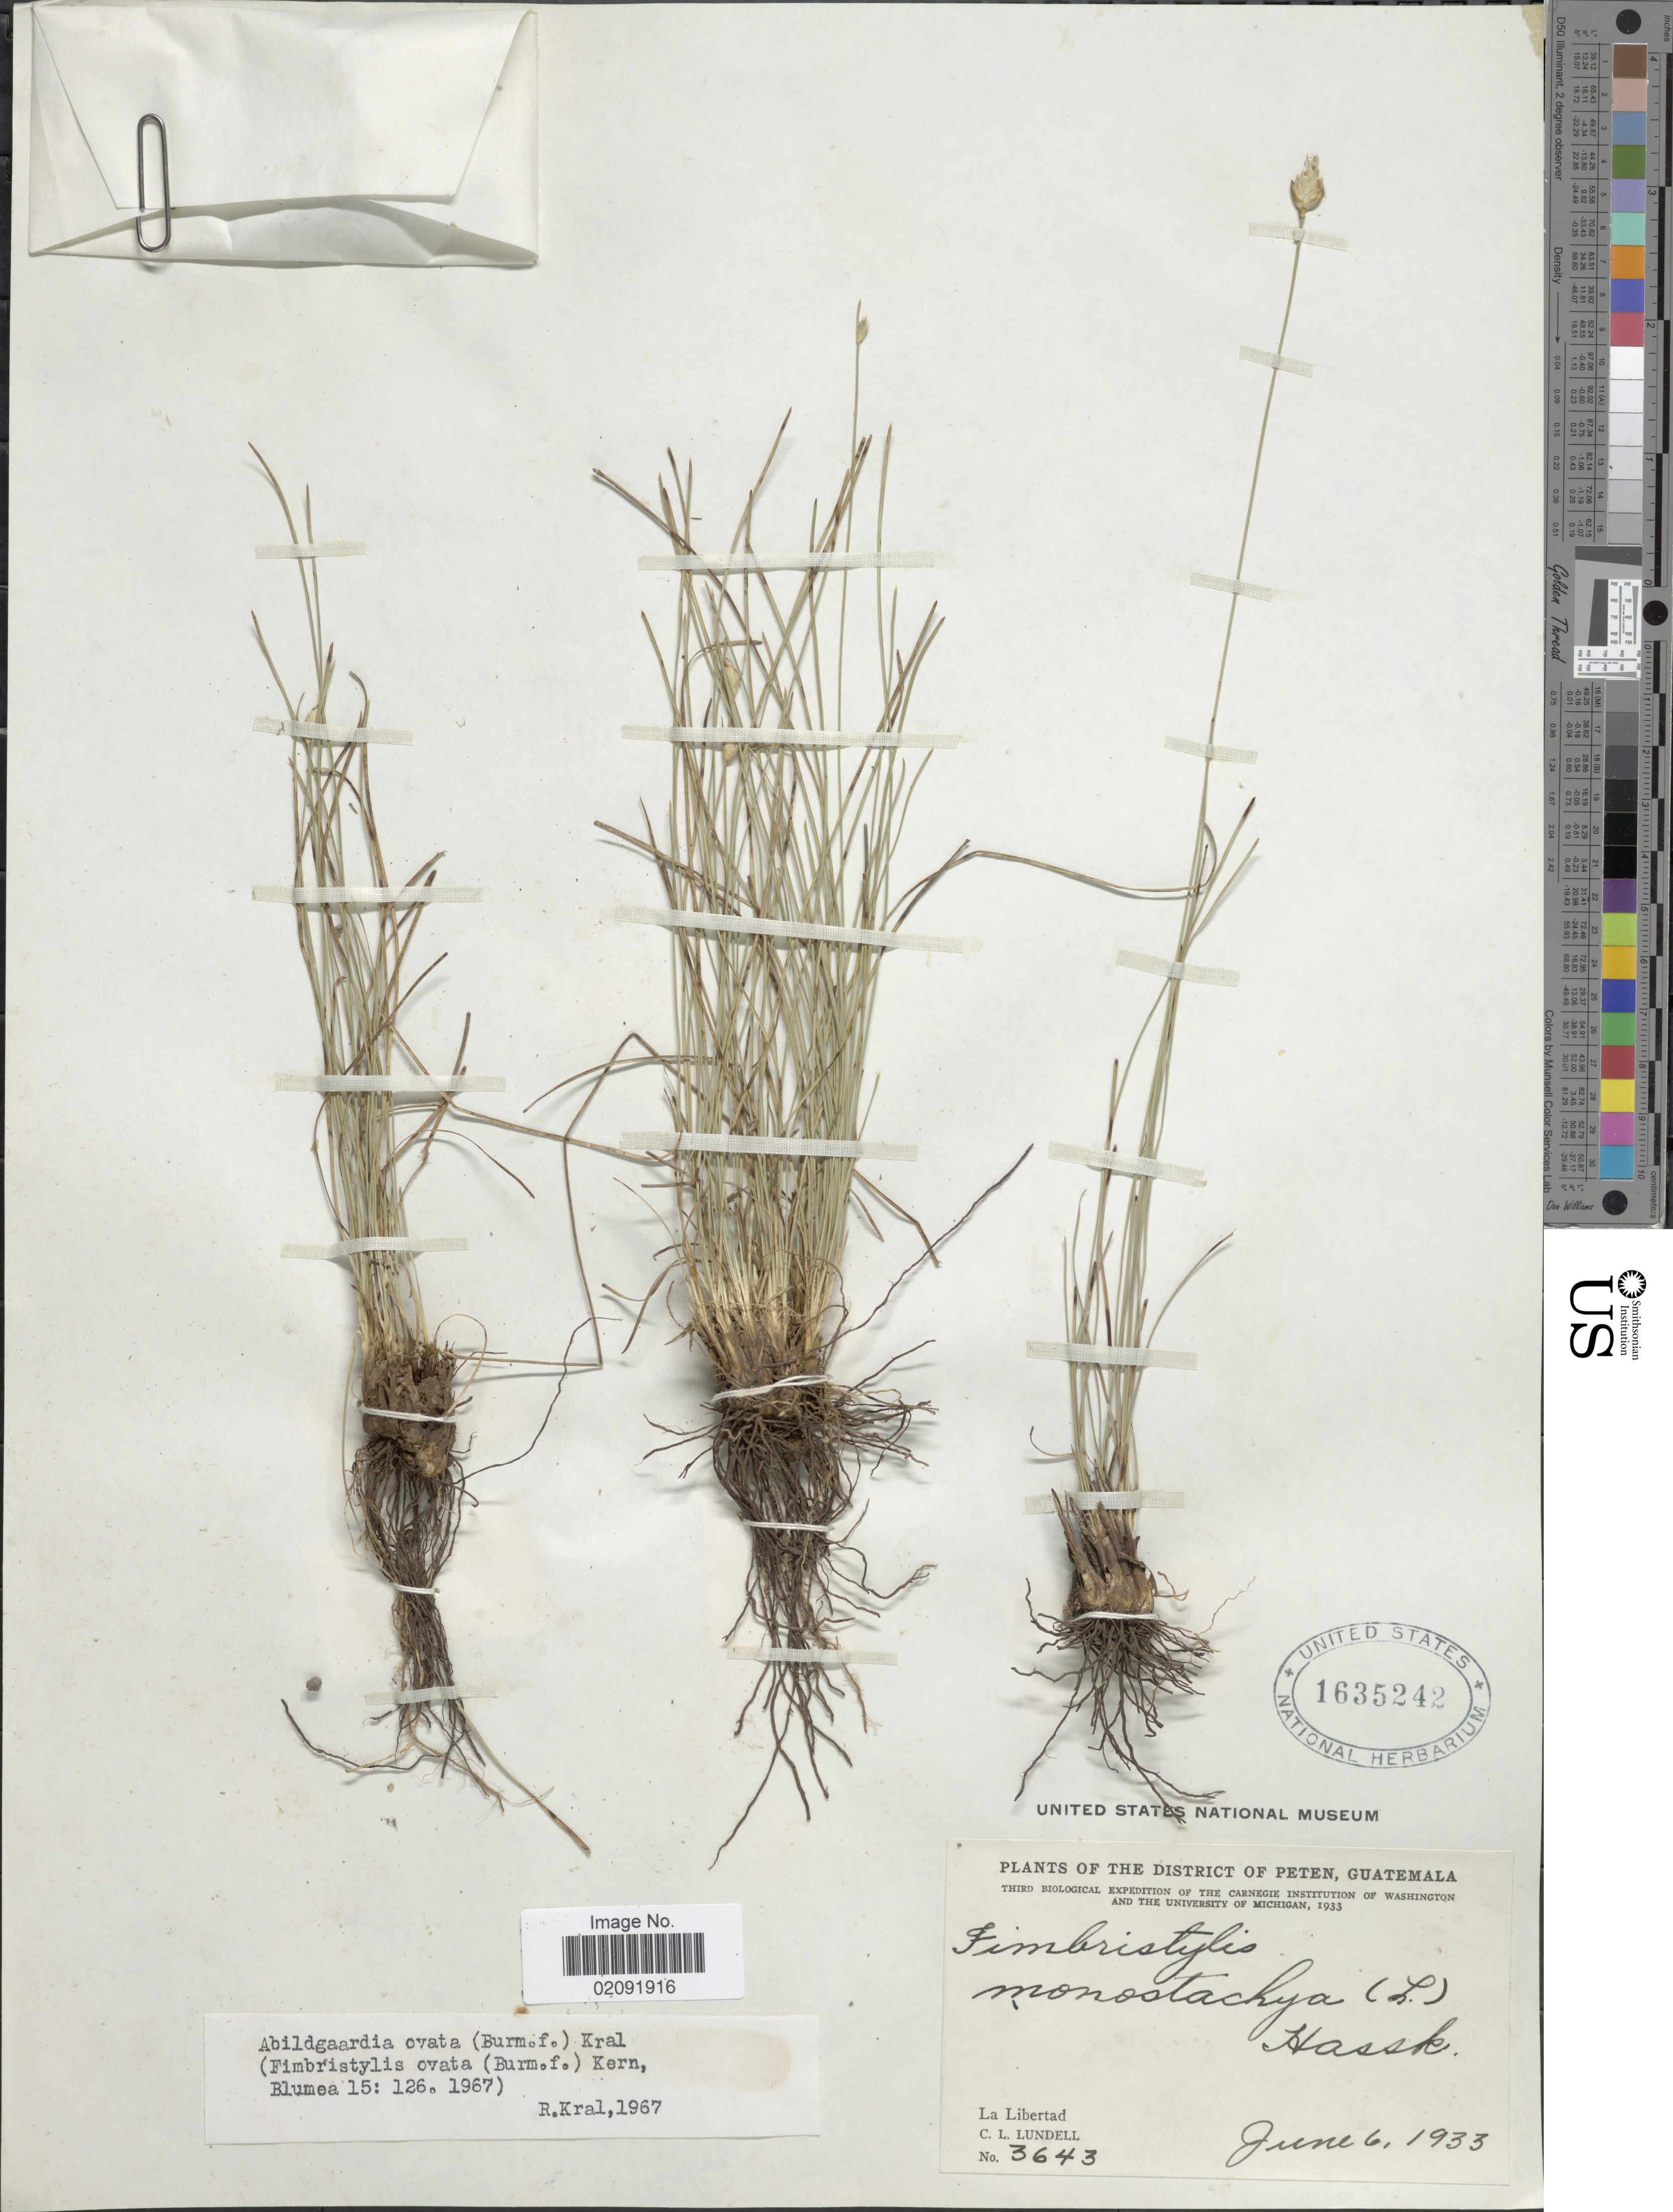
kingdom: Plantae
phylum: Tracheophyta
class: Liliopsida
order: Poales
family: Cyperaceae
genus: Abildgaardia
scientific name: Abildgaardia ovata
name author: (Burm. f.) Kral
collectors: C. L. Lundell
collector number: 3643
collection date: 1933-06-06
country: Guatemala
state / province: El Petén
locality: The District of Peten, La Libertad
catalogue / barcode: US 1635242